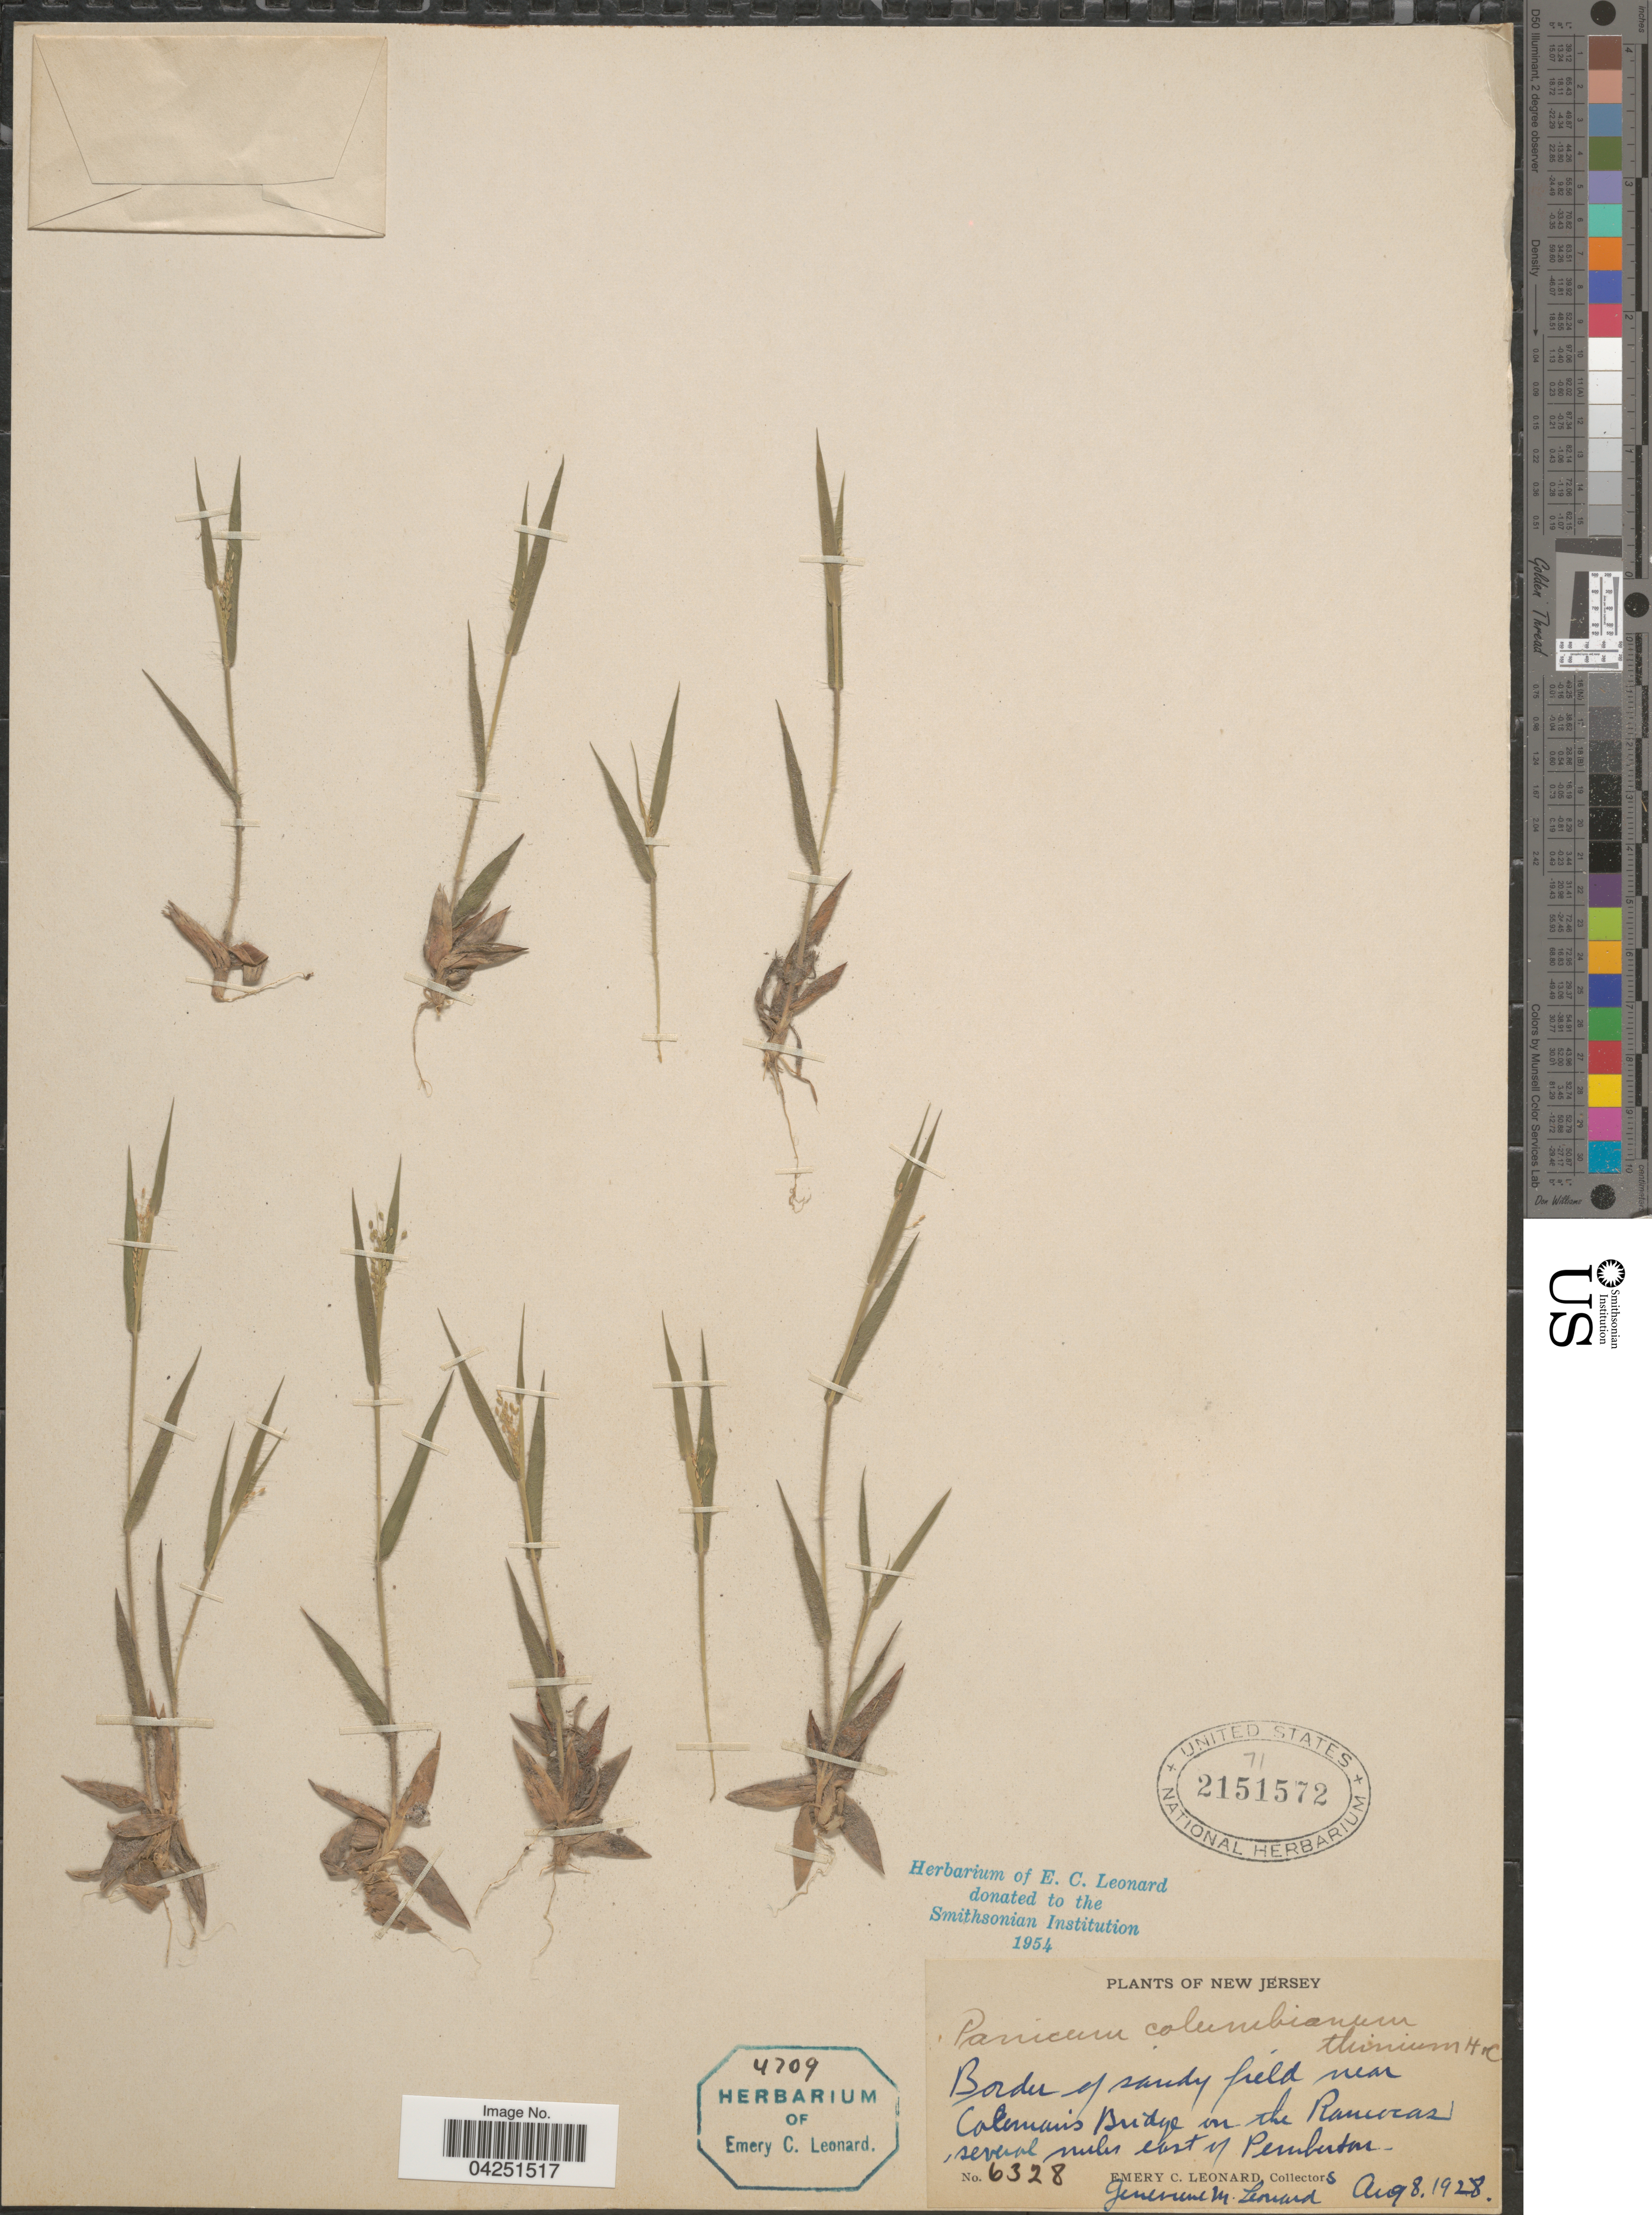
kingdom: Plantae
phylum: Tracheophyta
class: Liliopsida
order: Poales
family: Poaceae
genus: Dichanthelium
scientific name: Dichanthelium acuminatum var. acuminatum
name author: (Sw.) Gould & C.A. Clark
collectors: E. C. Leonard & G. M. Leonard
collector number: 6328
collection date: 1928-08-08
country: United States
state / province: New Jersey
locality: Border of sandy field near Coleman's Bridge on the Rancocas, several miles east of Pemberton.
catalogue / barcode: US 2151572